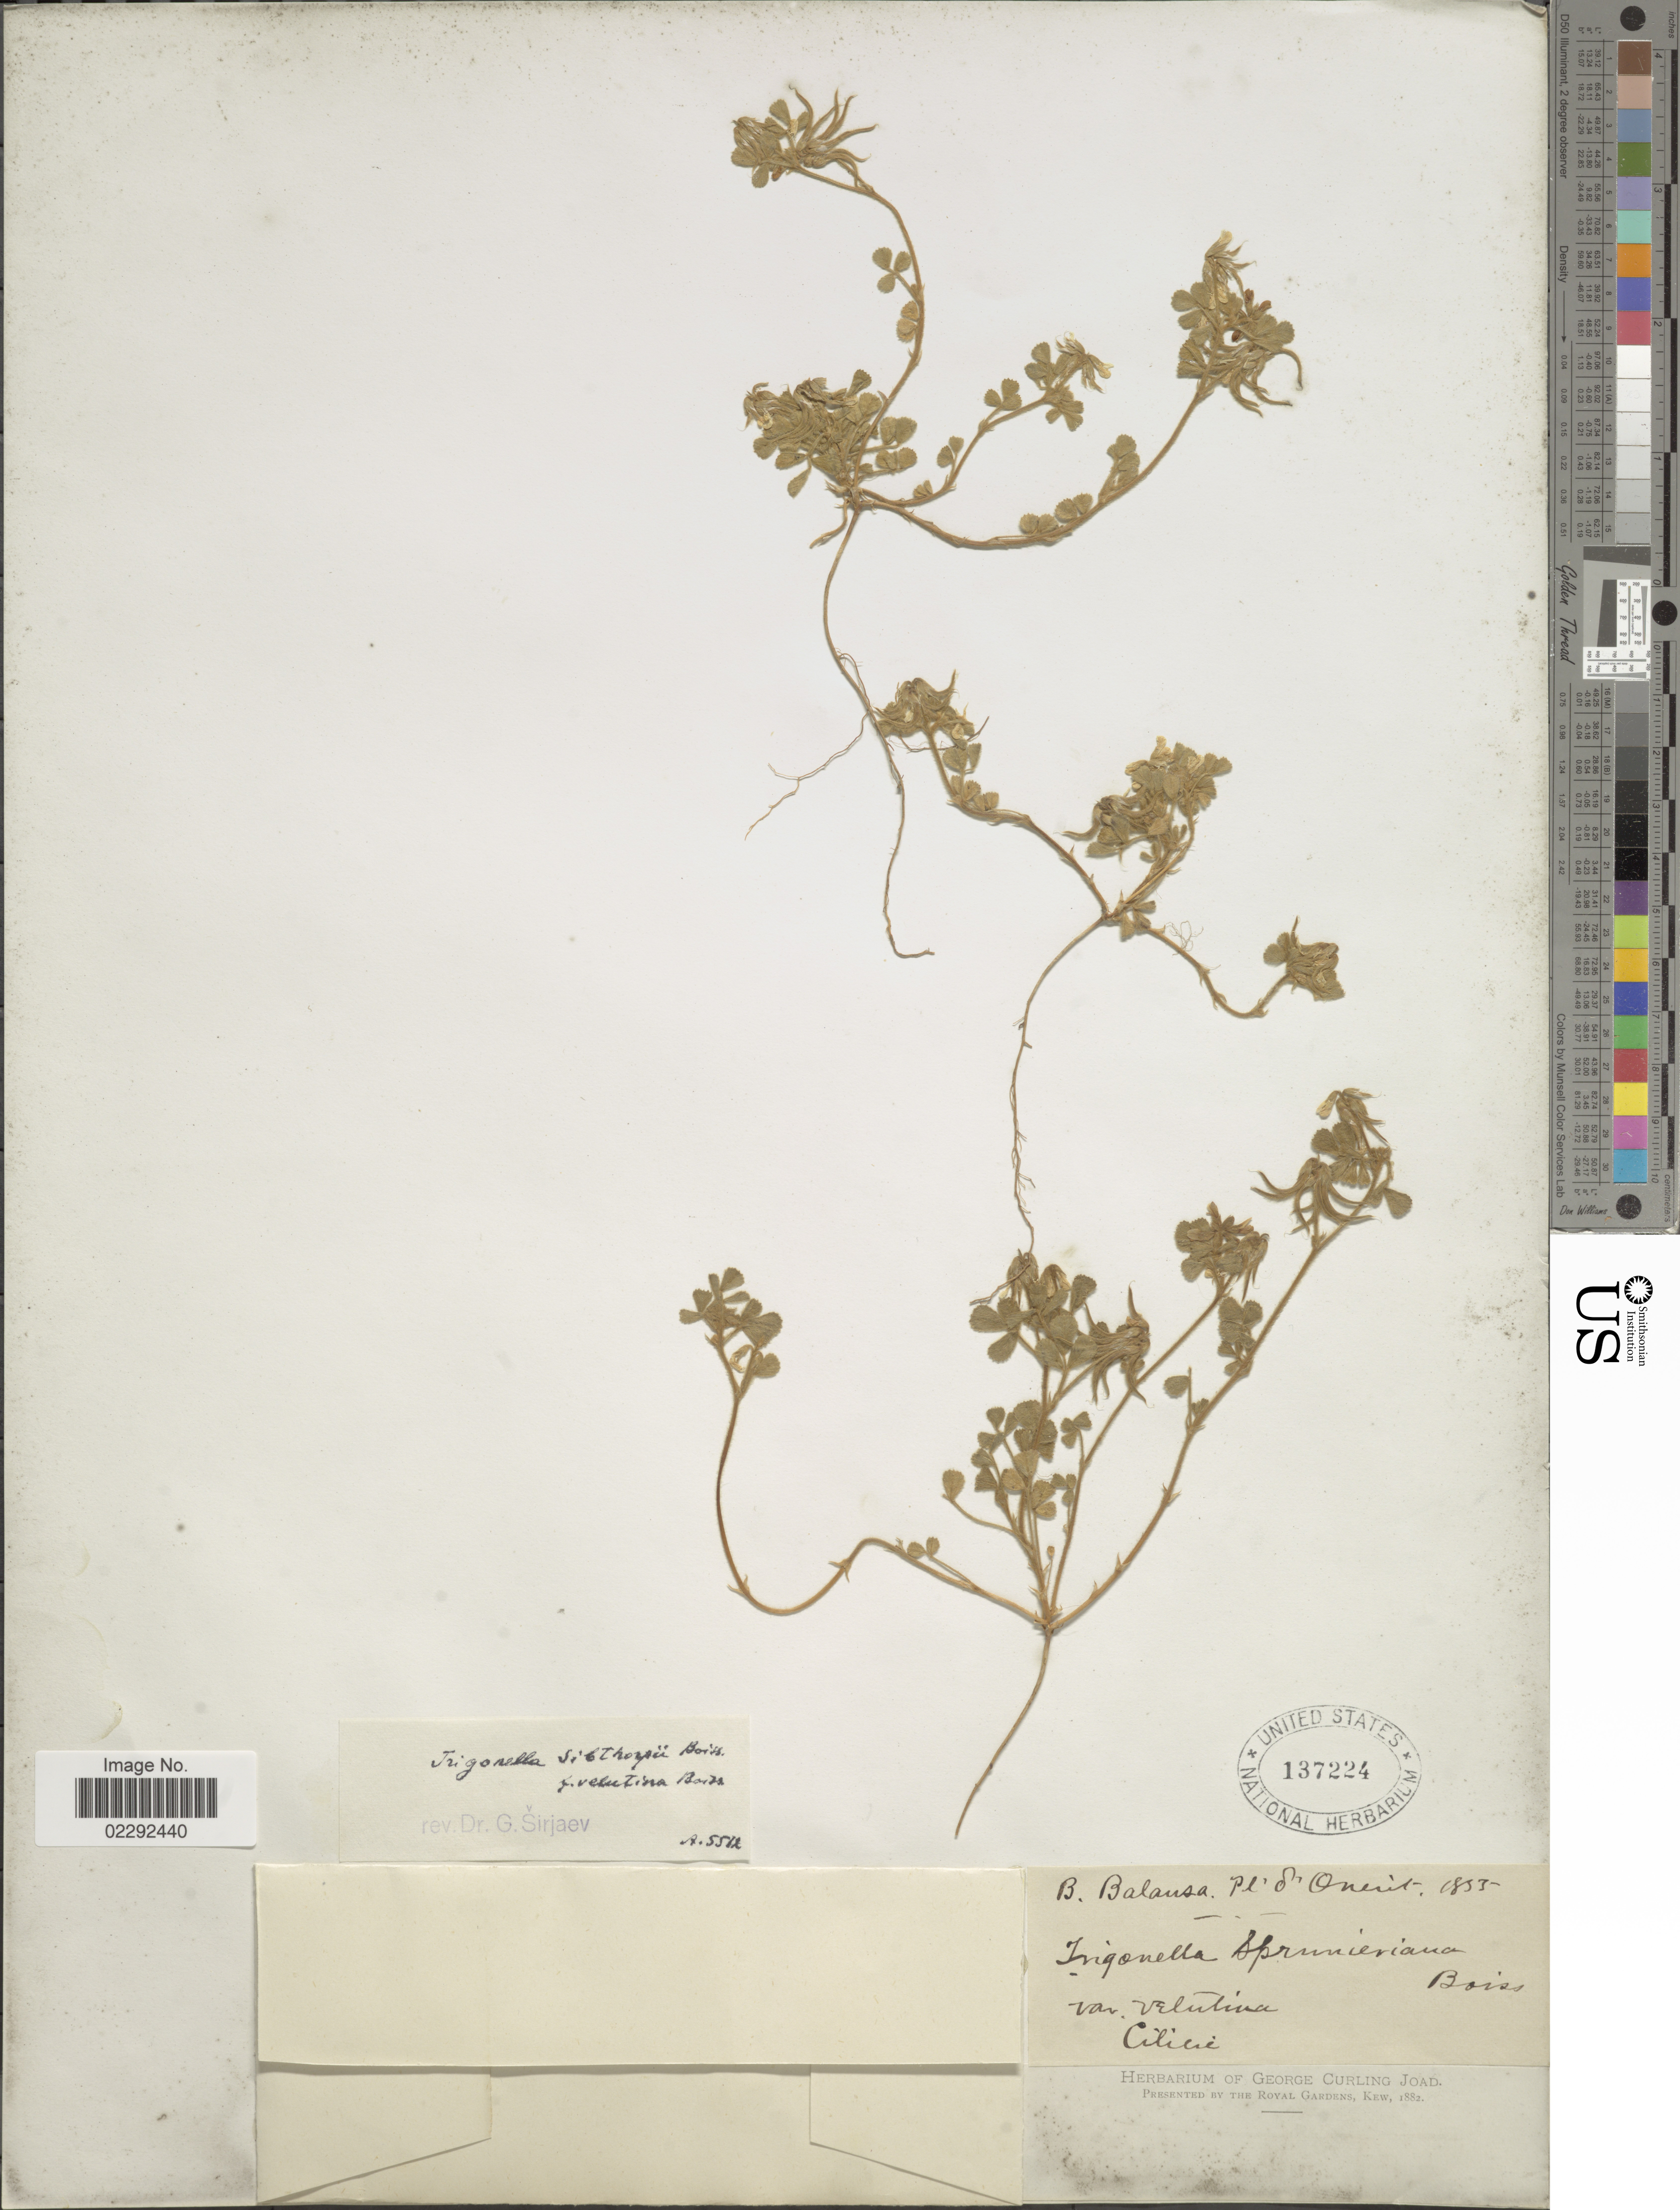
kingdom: Plantae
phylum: Tracheophyta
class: Magnoliopsida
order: Fabales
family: Fabaceae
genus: Trigonella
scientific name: Trigonella sibthorpii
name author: Boiss.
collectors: B. Balansa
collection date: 1855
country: Turkey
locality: Orient. Cilicie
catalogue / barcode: US 137224